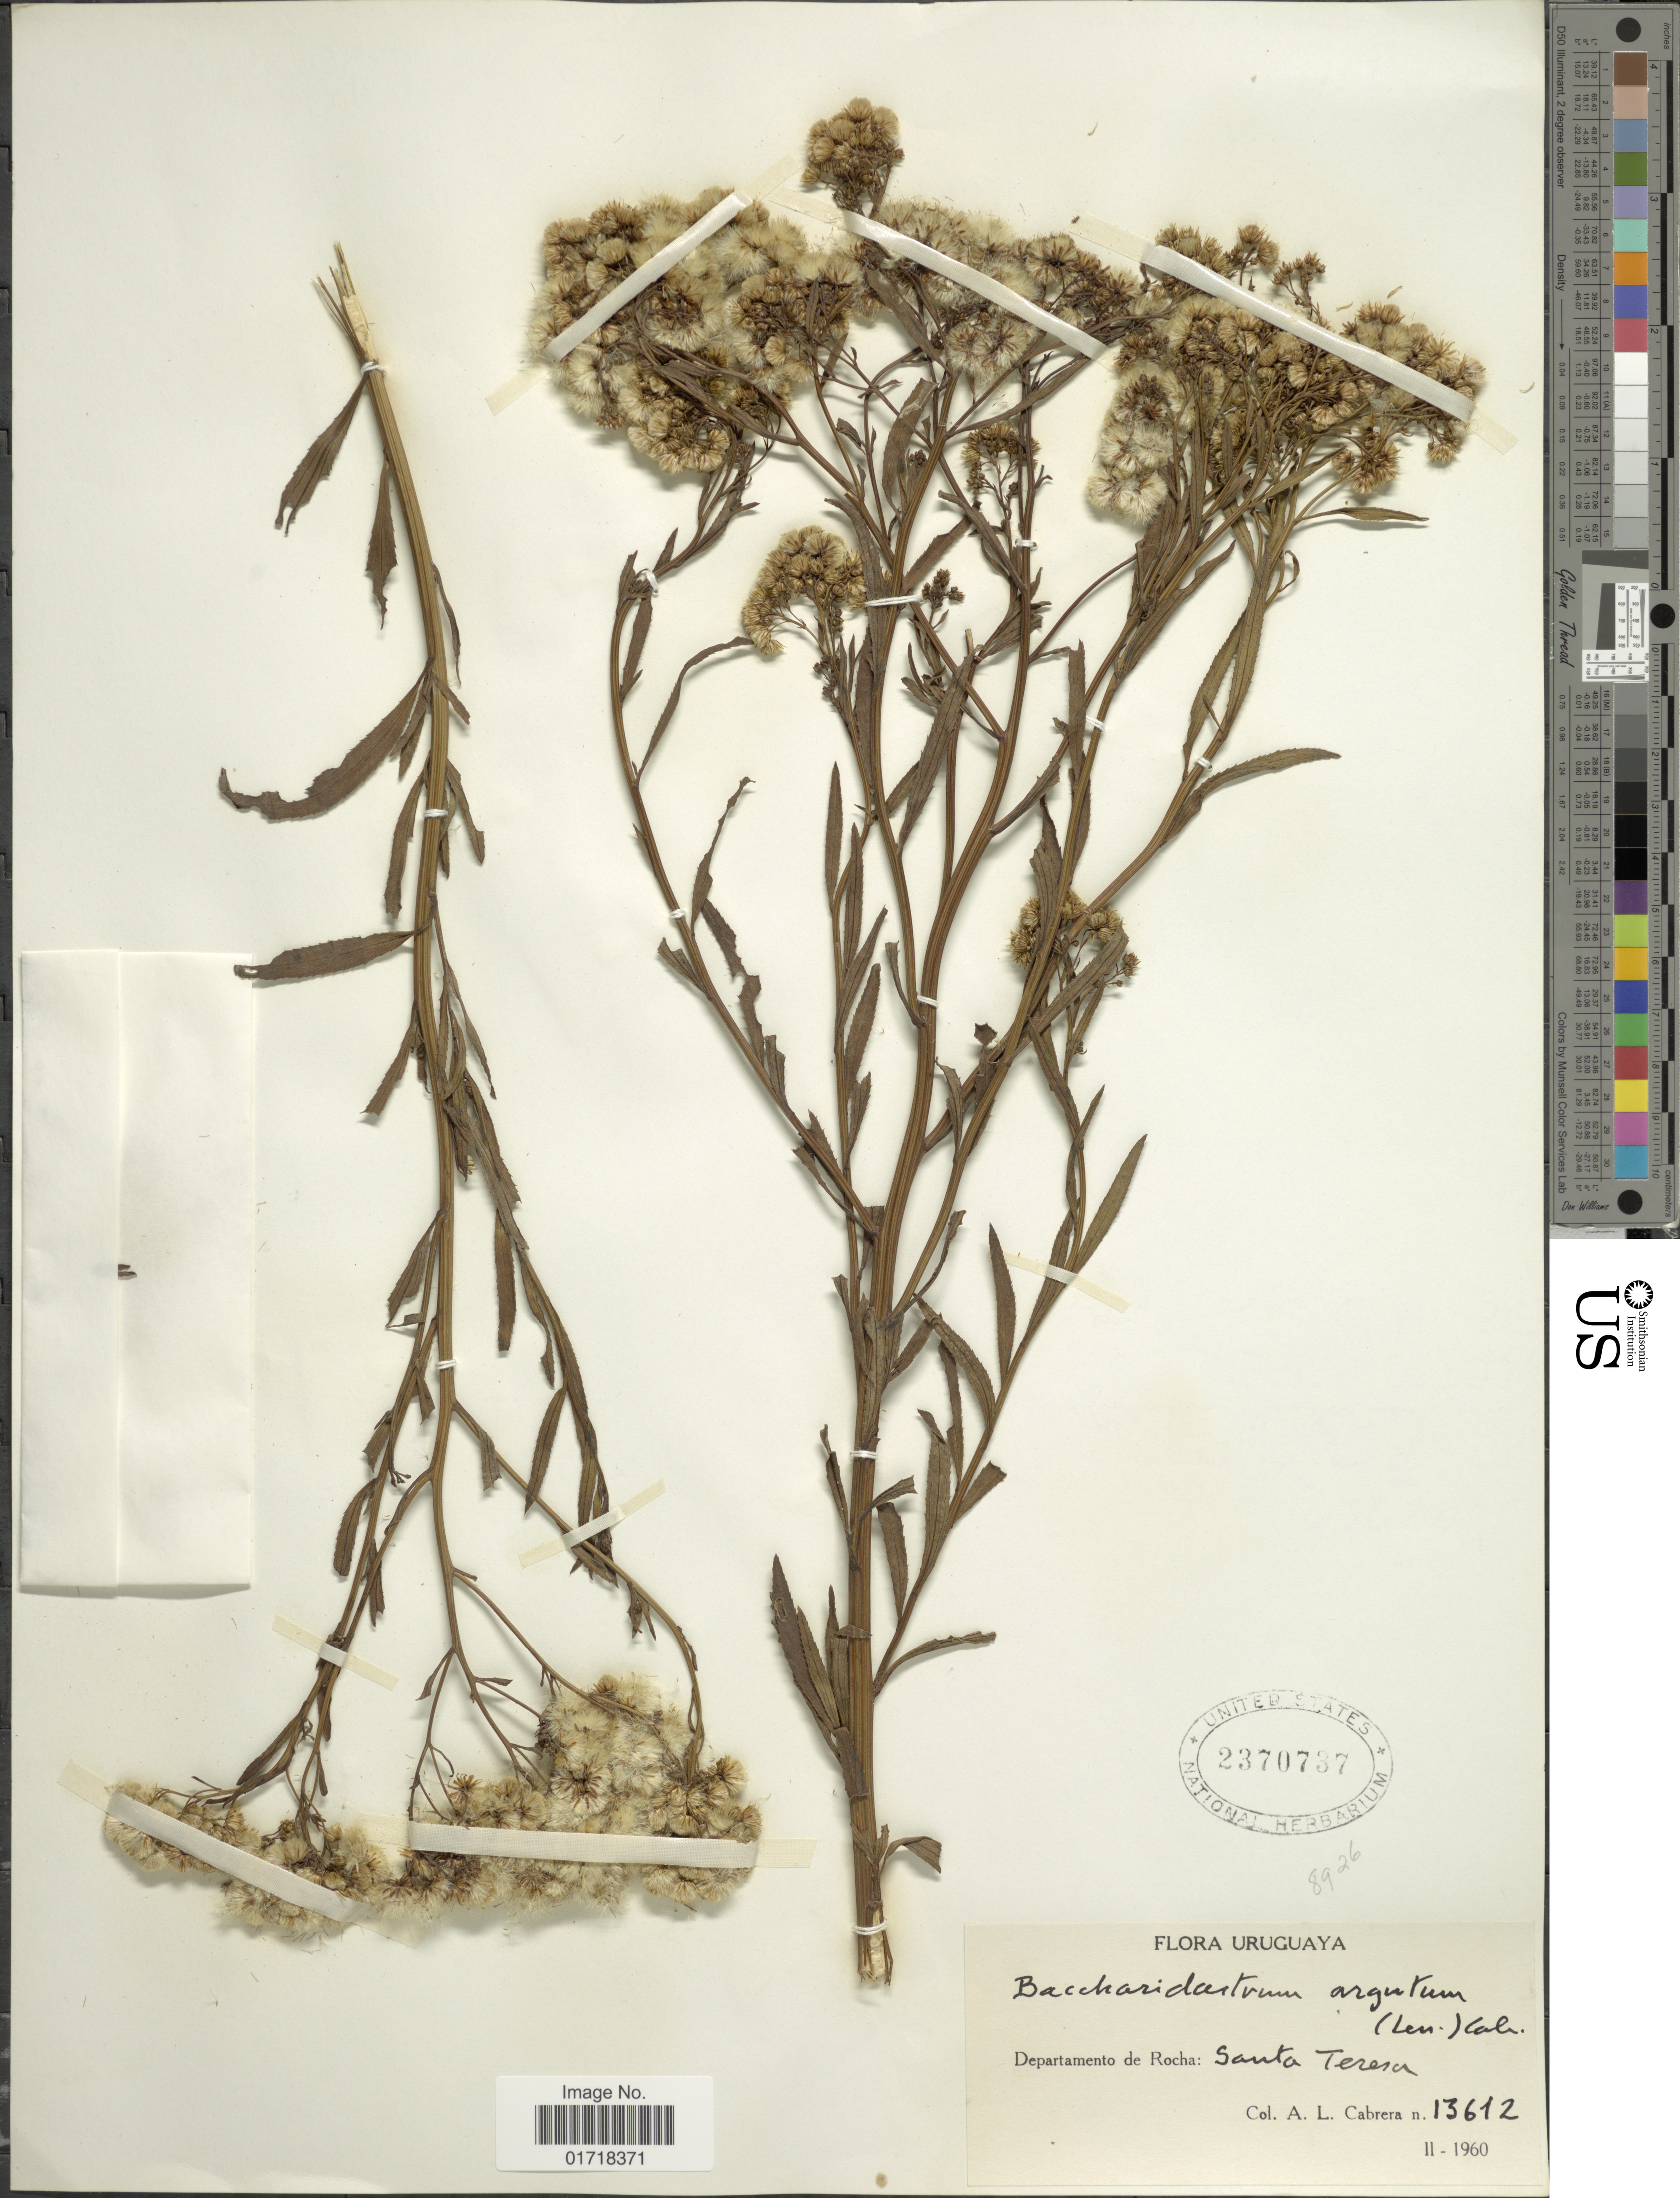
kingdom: Plantae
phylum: Tracheophyta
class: Magnoliopsida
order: Asterales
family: Asteraceae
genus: Baccharidastrum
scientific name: Baccharidastrum argutum var. argutum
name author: (Less.) Cabrera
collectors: A. L. Cabrera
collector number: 13612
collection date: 1960-02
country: Uruguay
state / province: Rocha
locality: Departamento de Rocha: Santa Teresa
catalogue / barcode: US 2370737